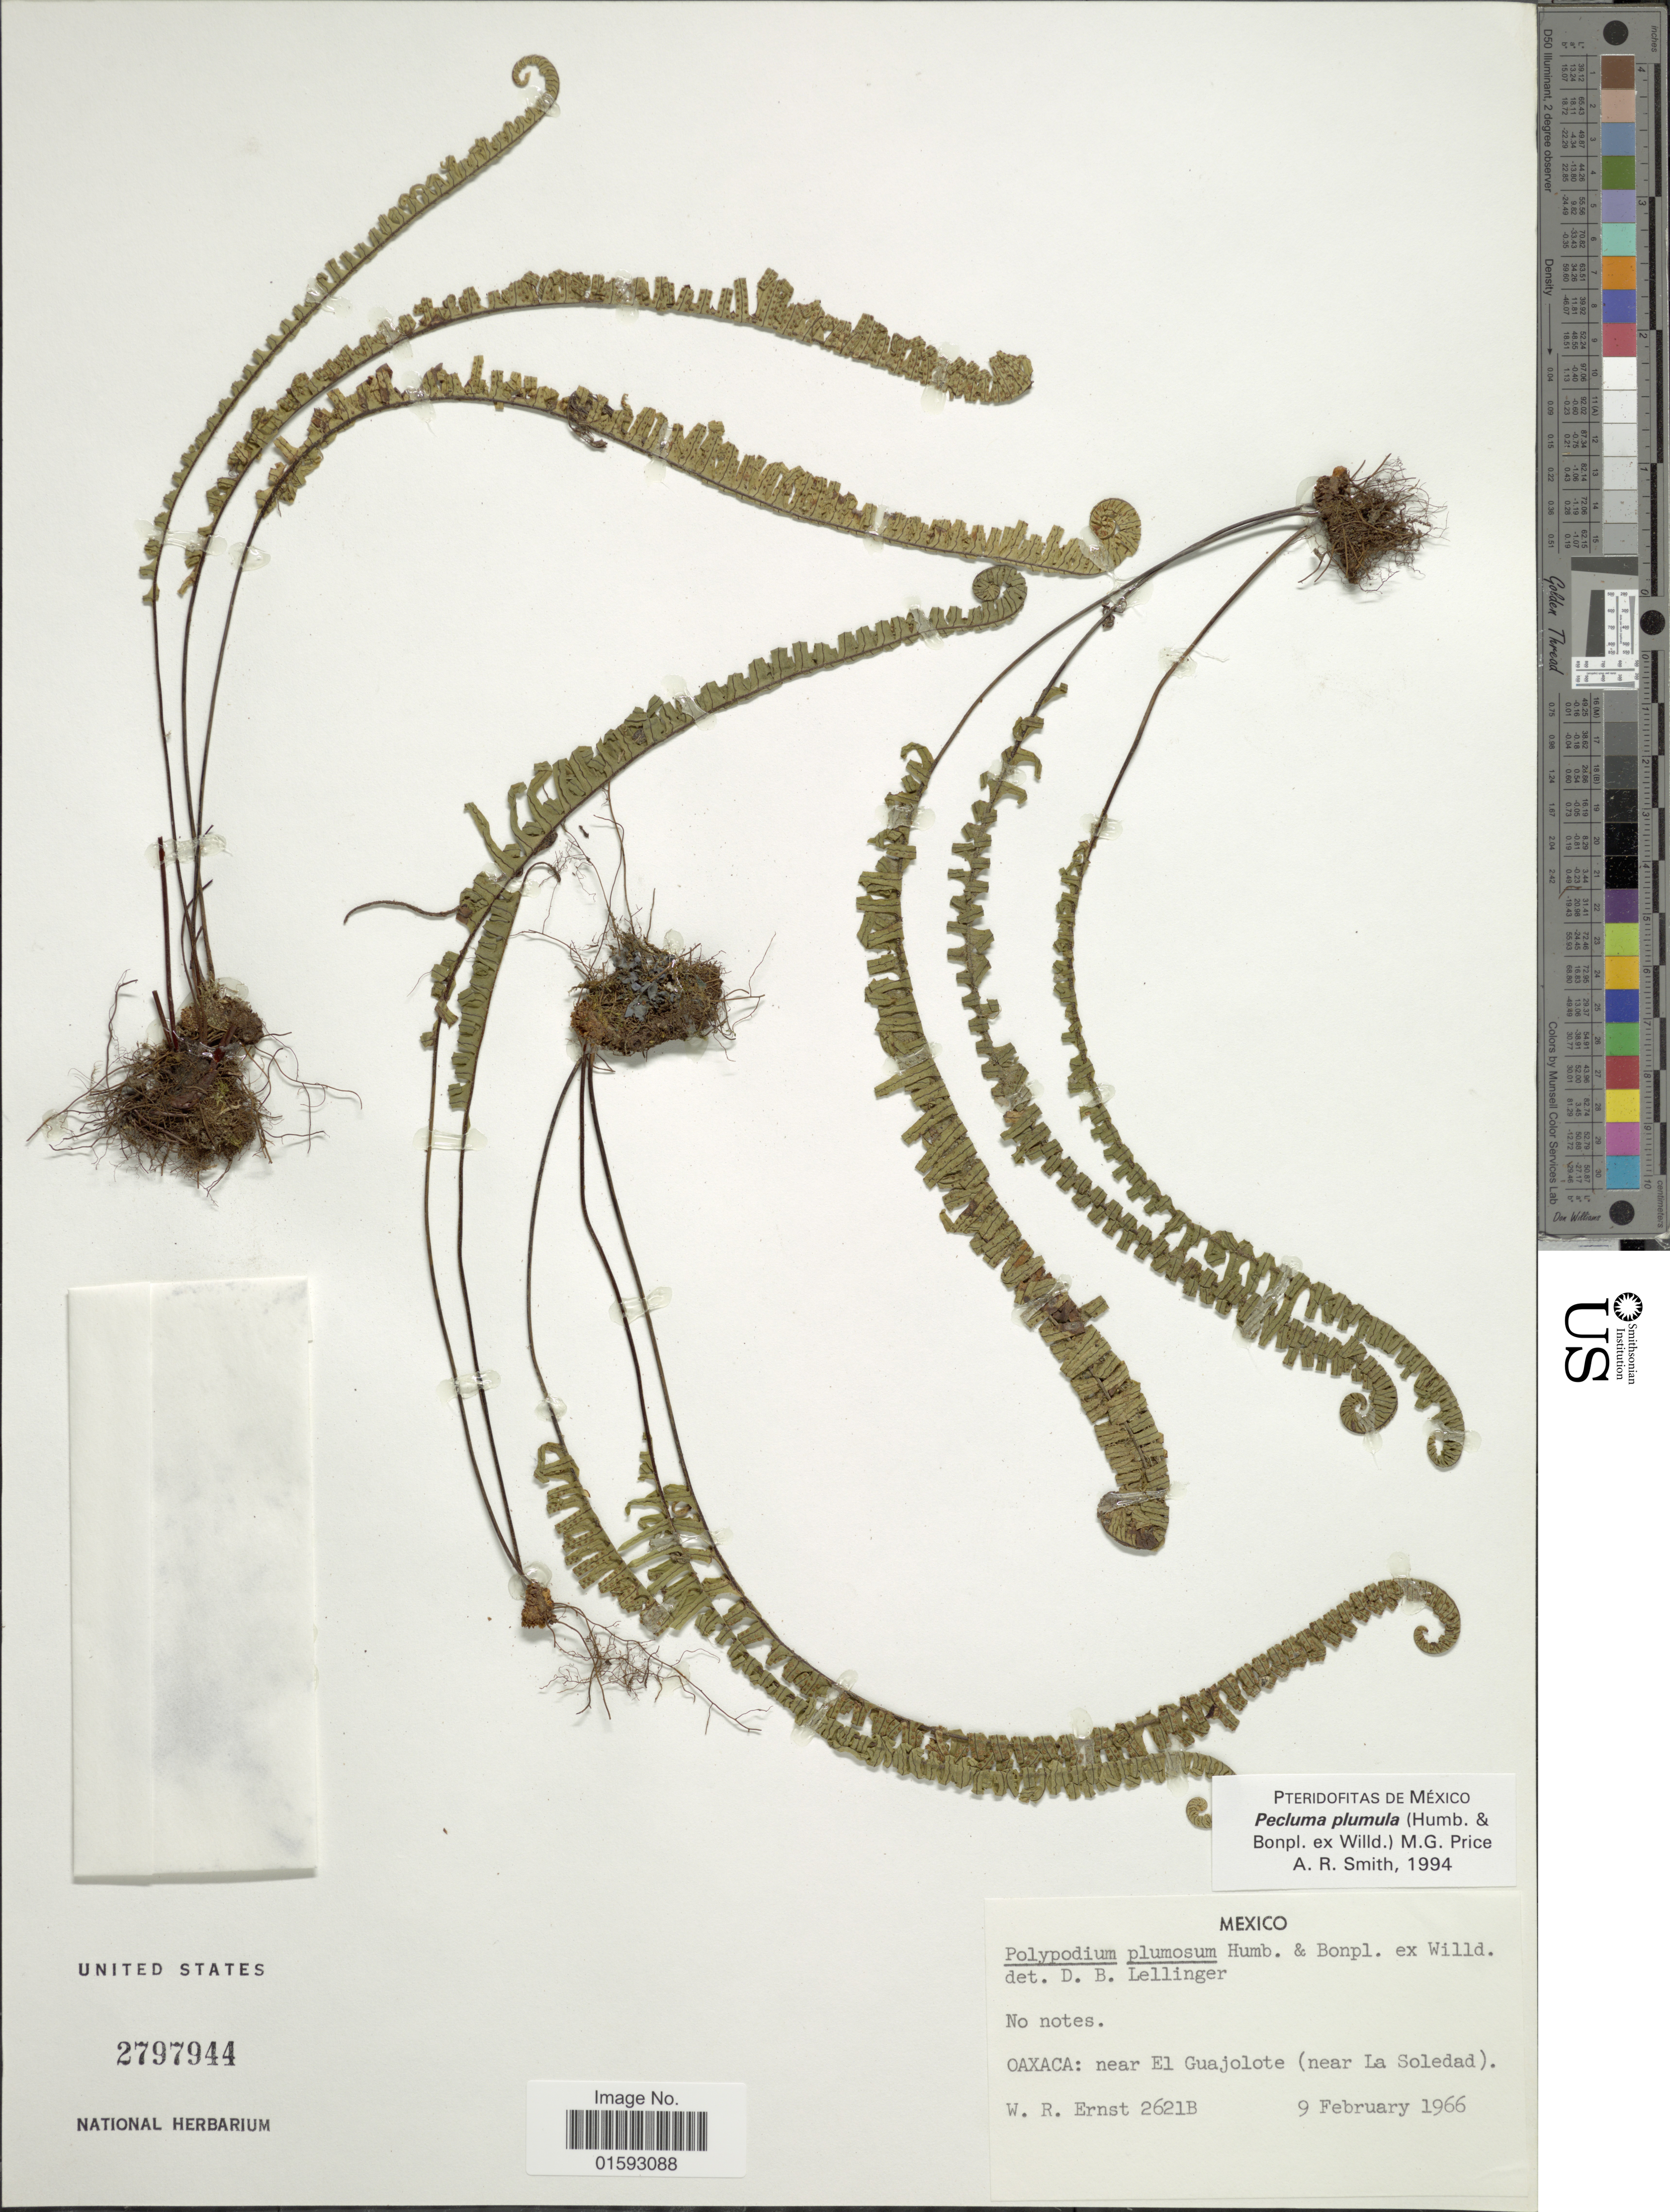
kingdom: Plantae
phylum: Tracheophyta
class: Polypodiopsida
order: Polypodiales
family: Polypodiaceae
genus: Pecluma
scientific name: Pecluma plumula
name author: (Humb. & Bonpl. ex Willd.) M.G. Price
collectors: W. R. Ernst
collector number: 2621B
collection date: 1966-02-09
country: Mexico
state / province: Oaxaca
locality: Near El Guajolote (near La Soledad)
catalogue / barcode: US 2797944